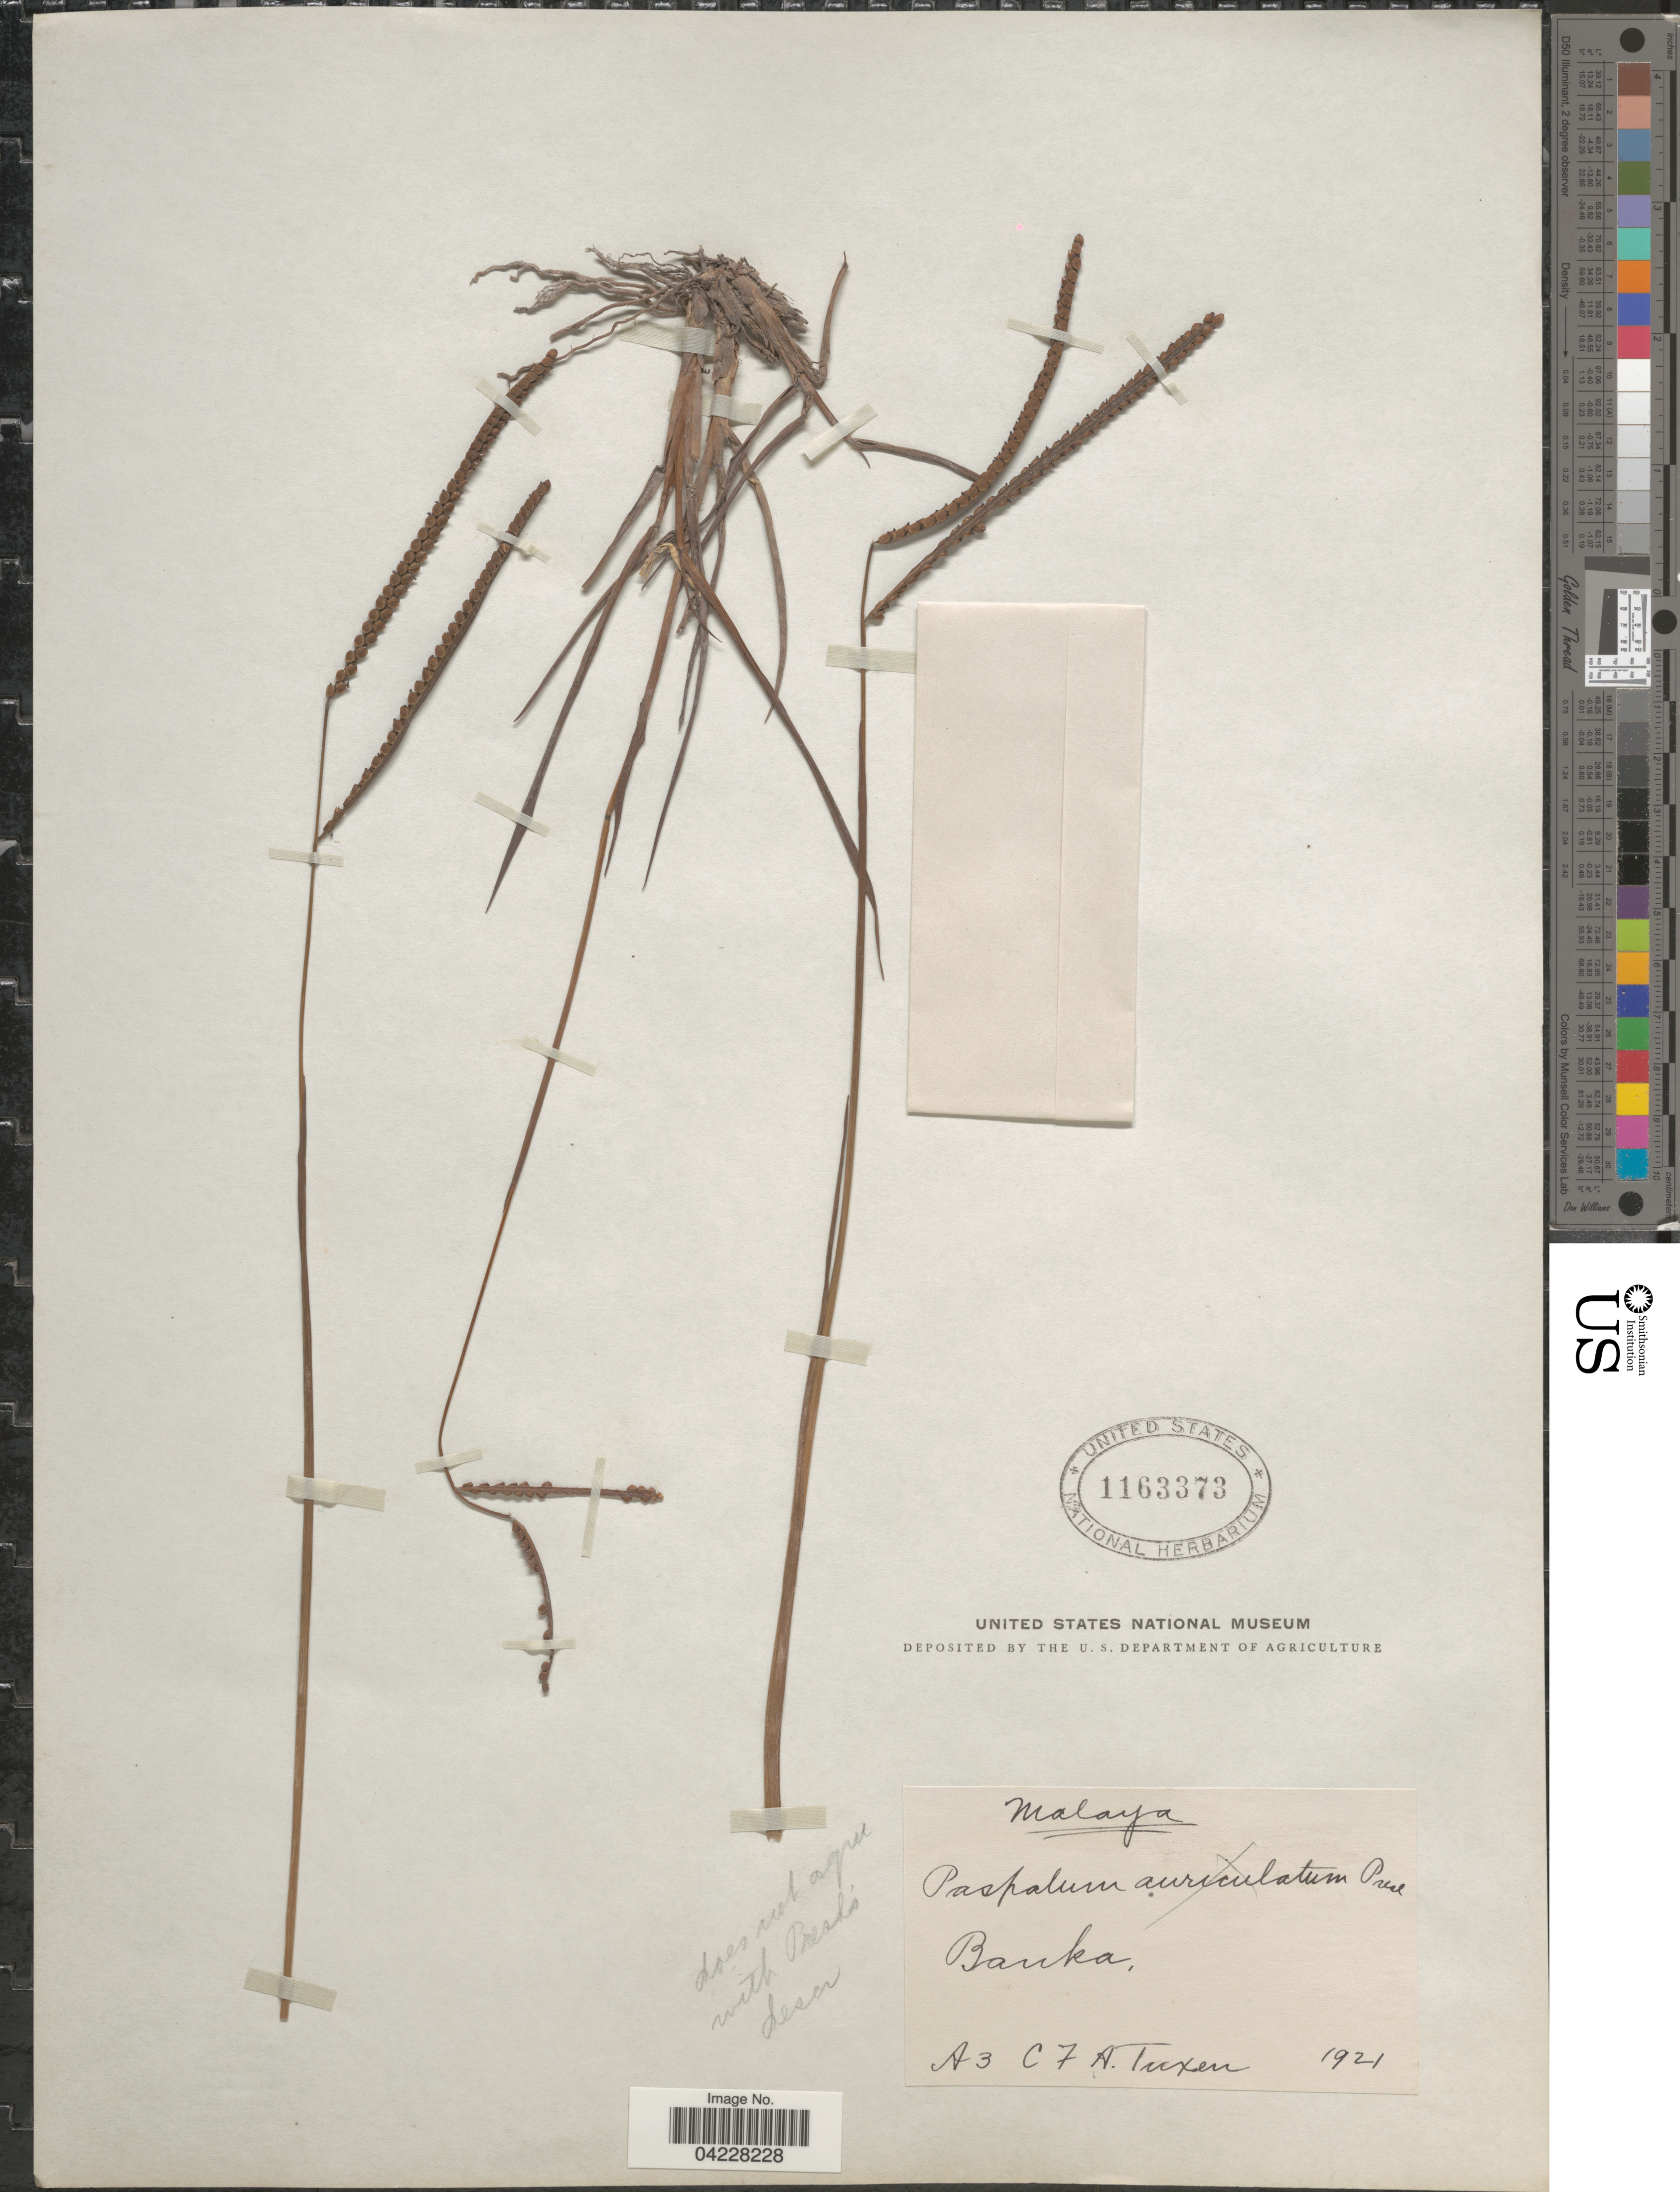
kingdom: Plantae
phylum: Tracheophyta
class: Liliopsida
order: Poales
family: Poaceae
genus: Paspalum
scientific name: Paspalum scrobiculatum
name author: L.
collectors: C. Tuxen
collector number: A3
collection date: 1921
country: Malaysia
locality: Malaya. Banka.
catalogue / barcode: US 1163373